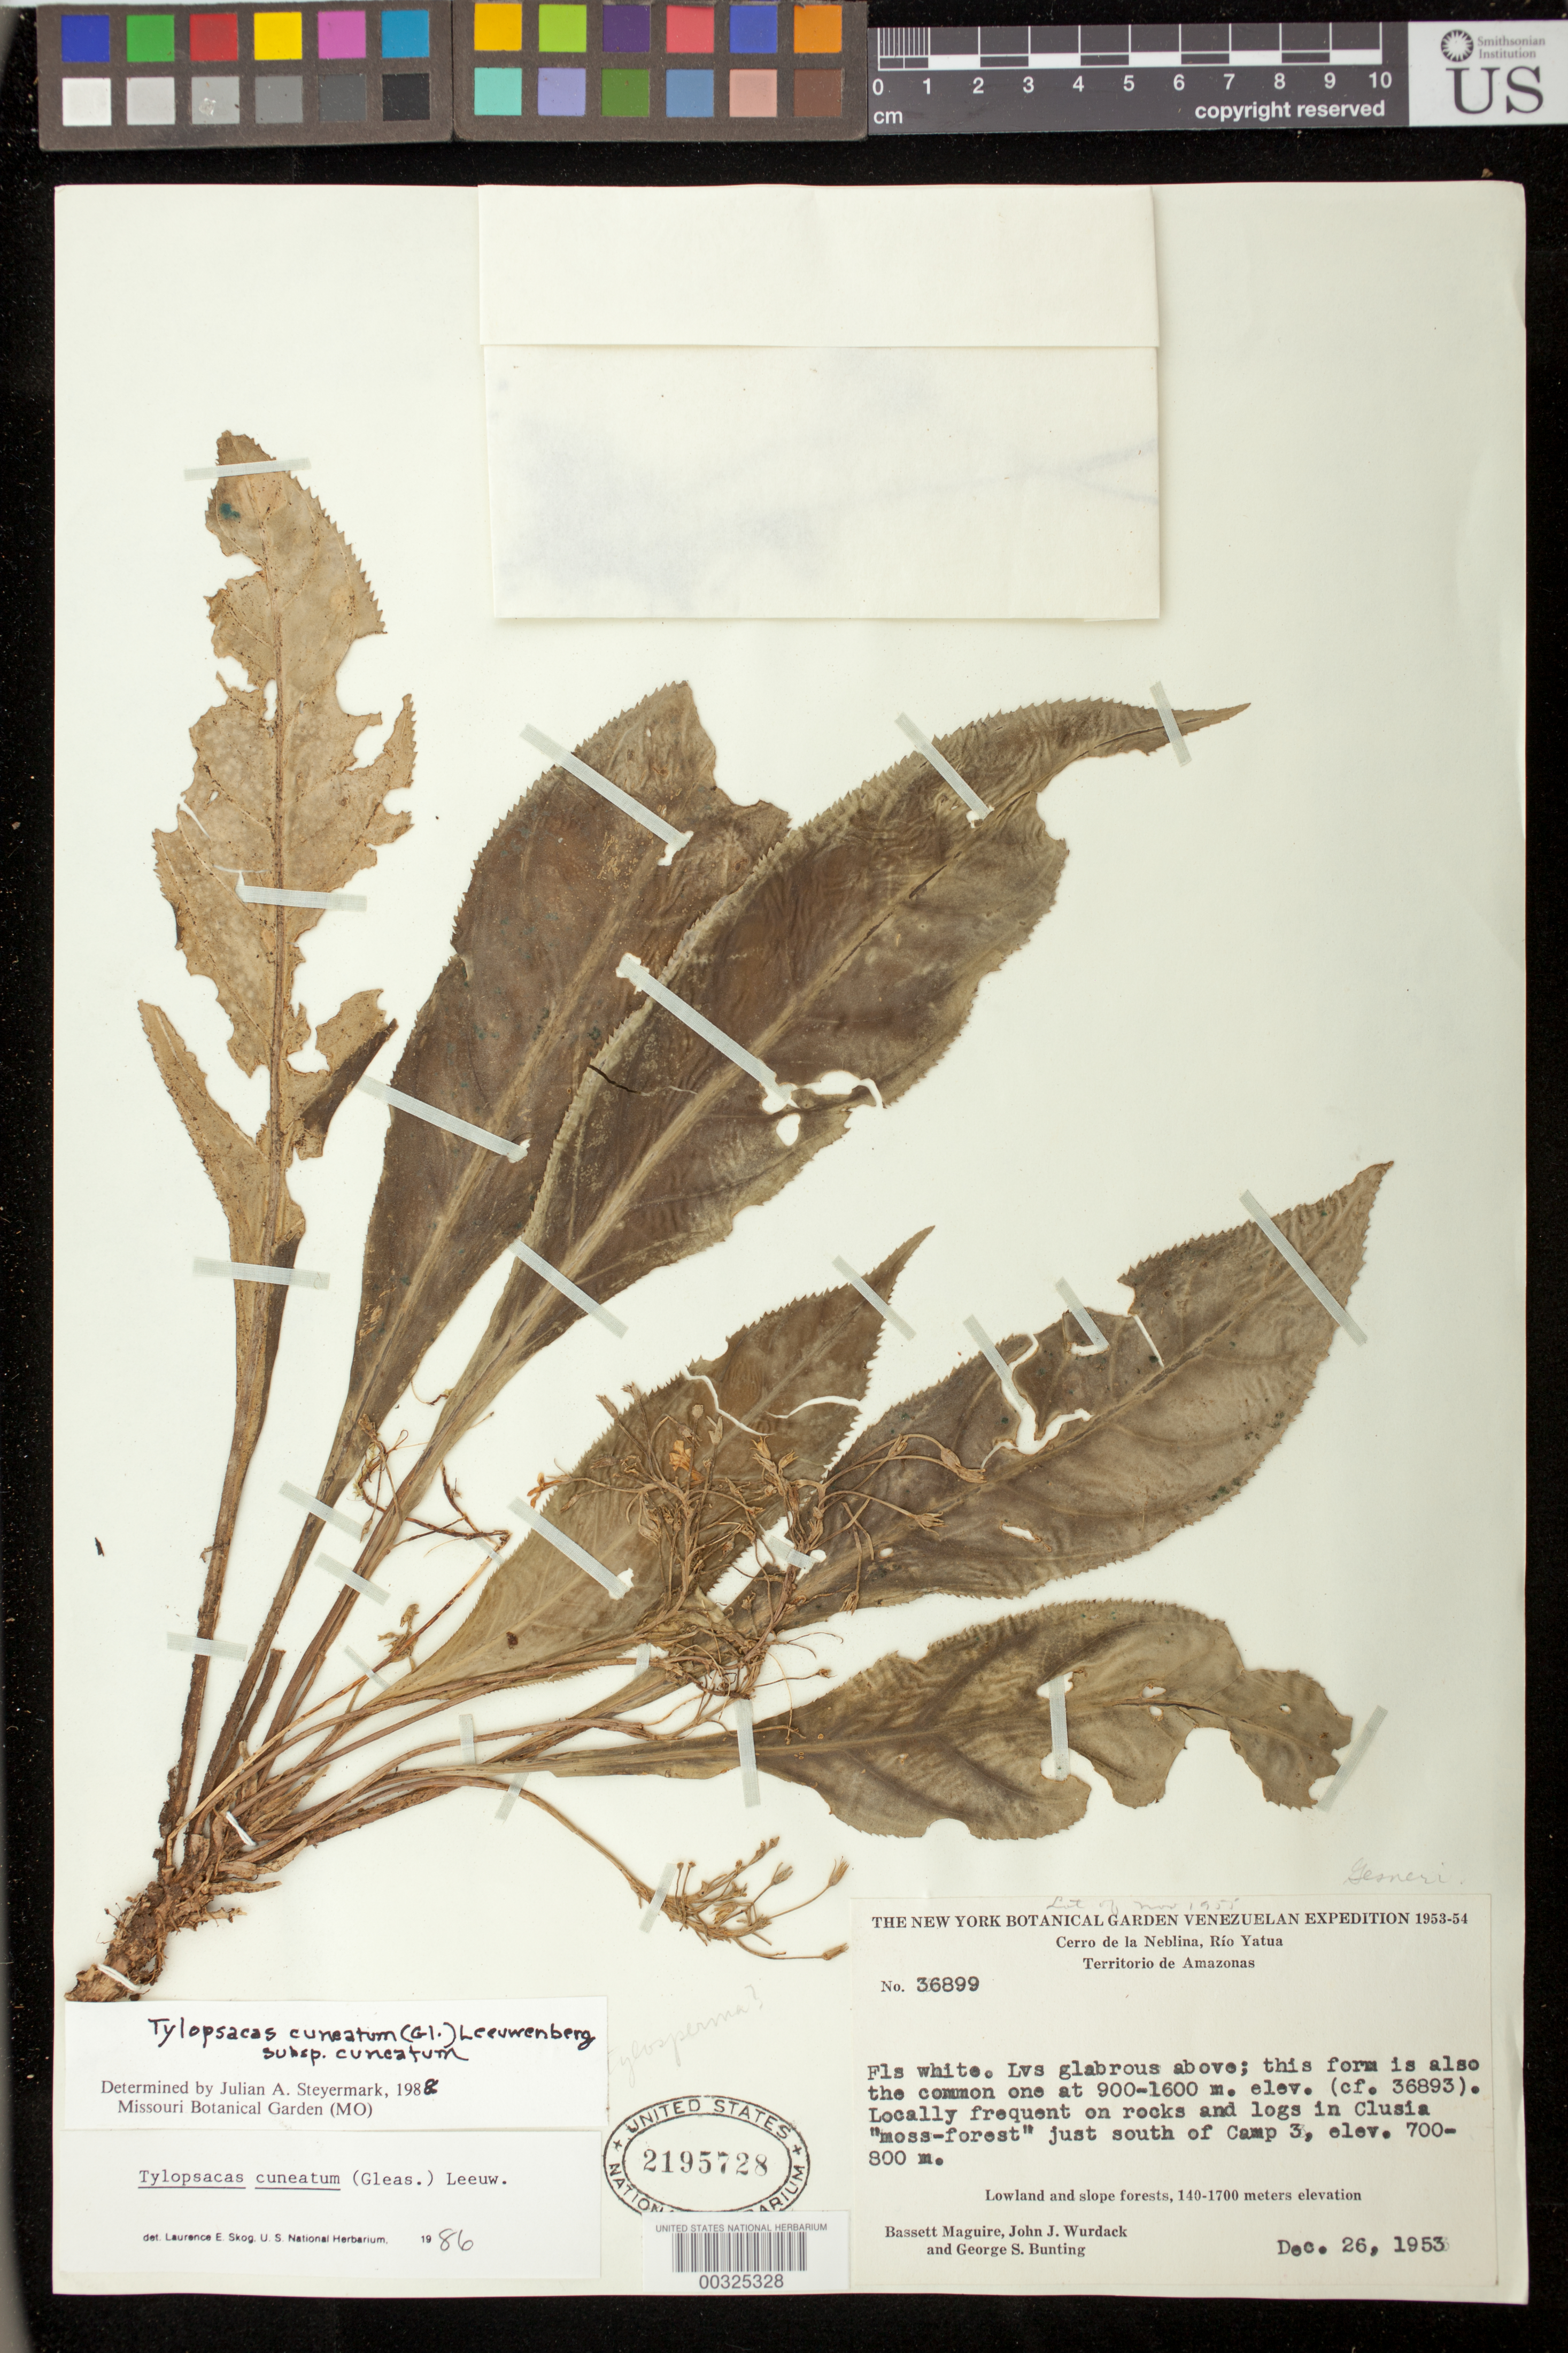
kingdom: Plantae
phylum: Tracheophyta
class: Magnoliopsida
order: Lamiales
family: Gesneriaceae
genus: Tylopsacas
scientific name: Tylopsacas cuneata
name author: (Gleason) Leeuwenb.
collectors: B. Maguire, J. J. Wurdack & G. S. Bunting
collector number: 36899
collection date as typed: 26 Dec 1953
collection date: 1953-12-26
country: Venezuela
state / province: Amazonas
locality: Cerro de La Neblina, Rio Yatua, just S of camp 3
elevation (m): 700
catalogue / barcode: US 2195728